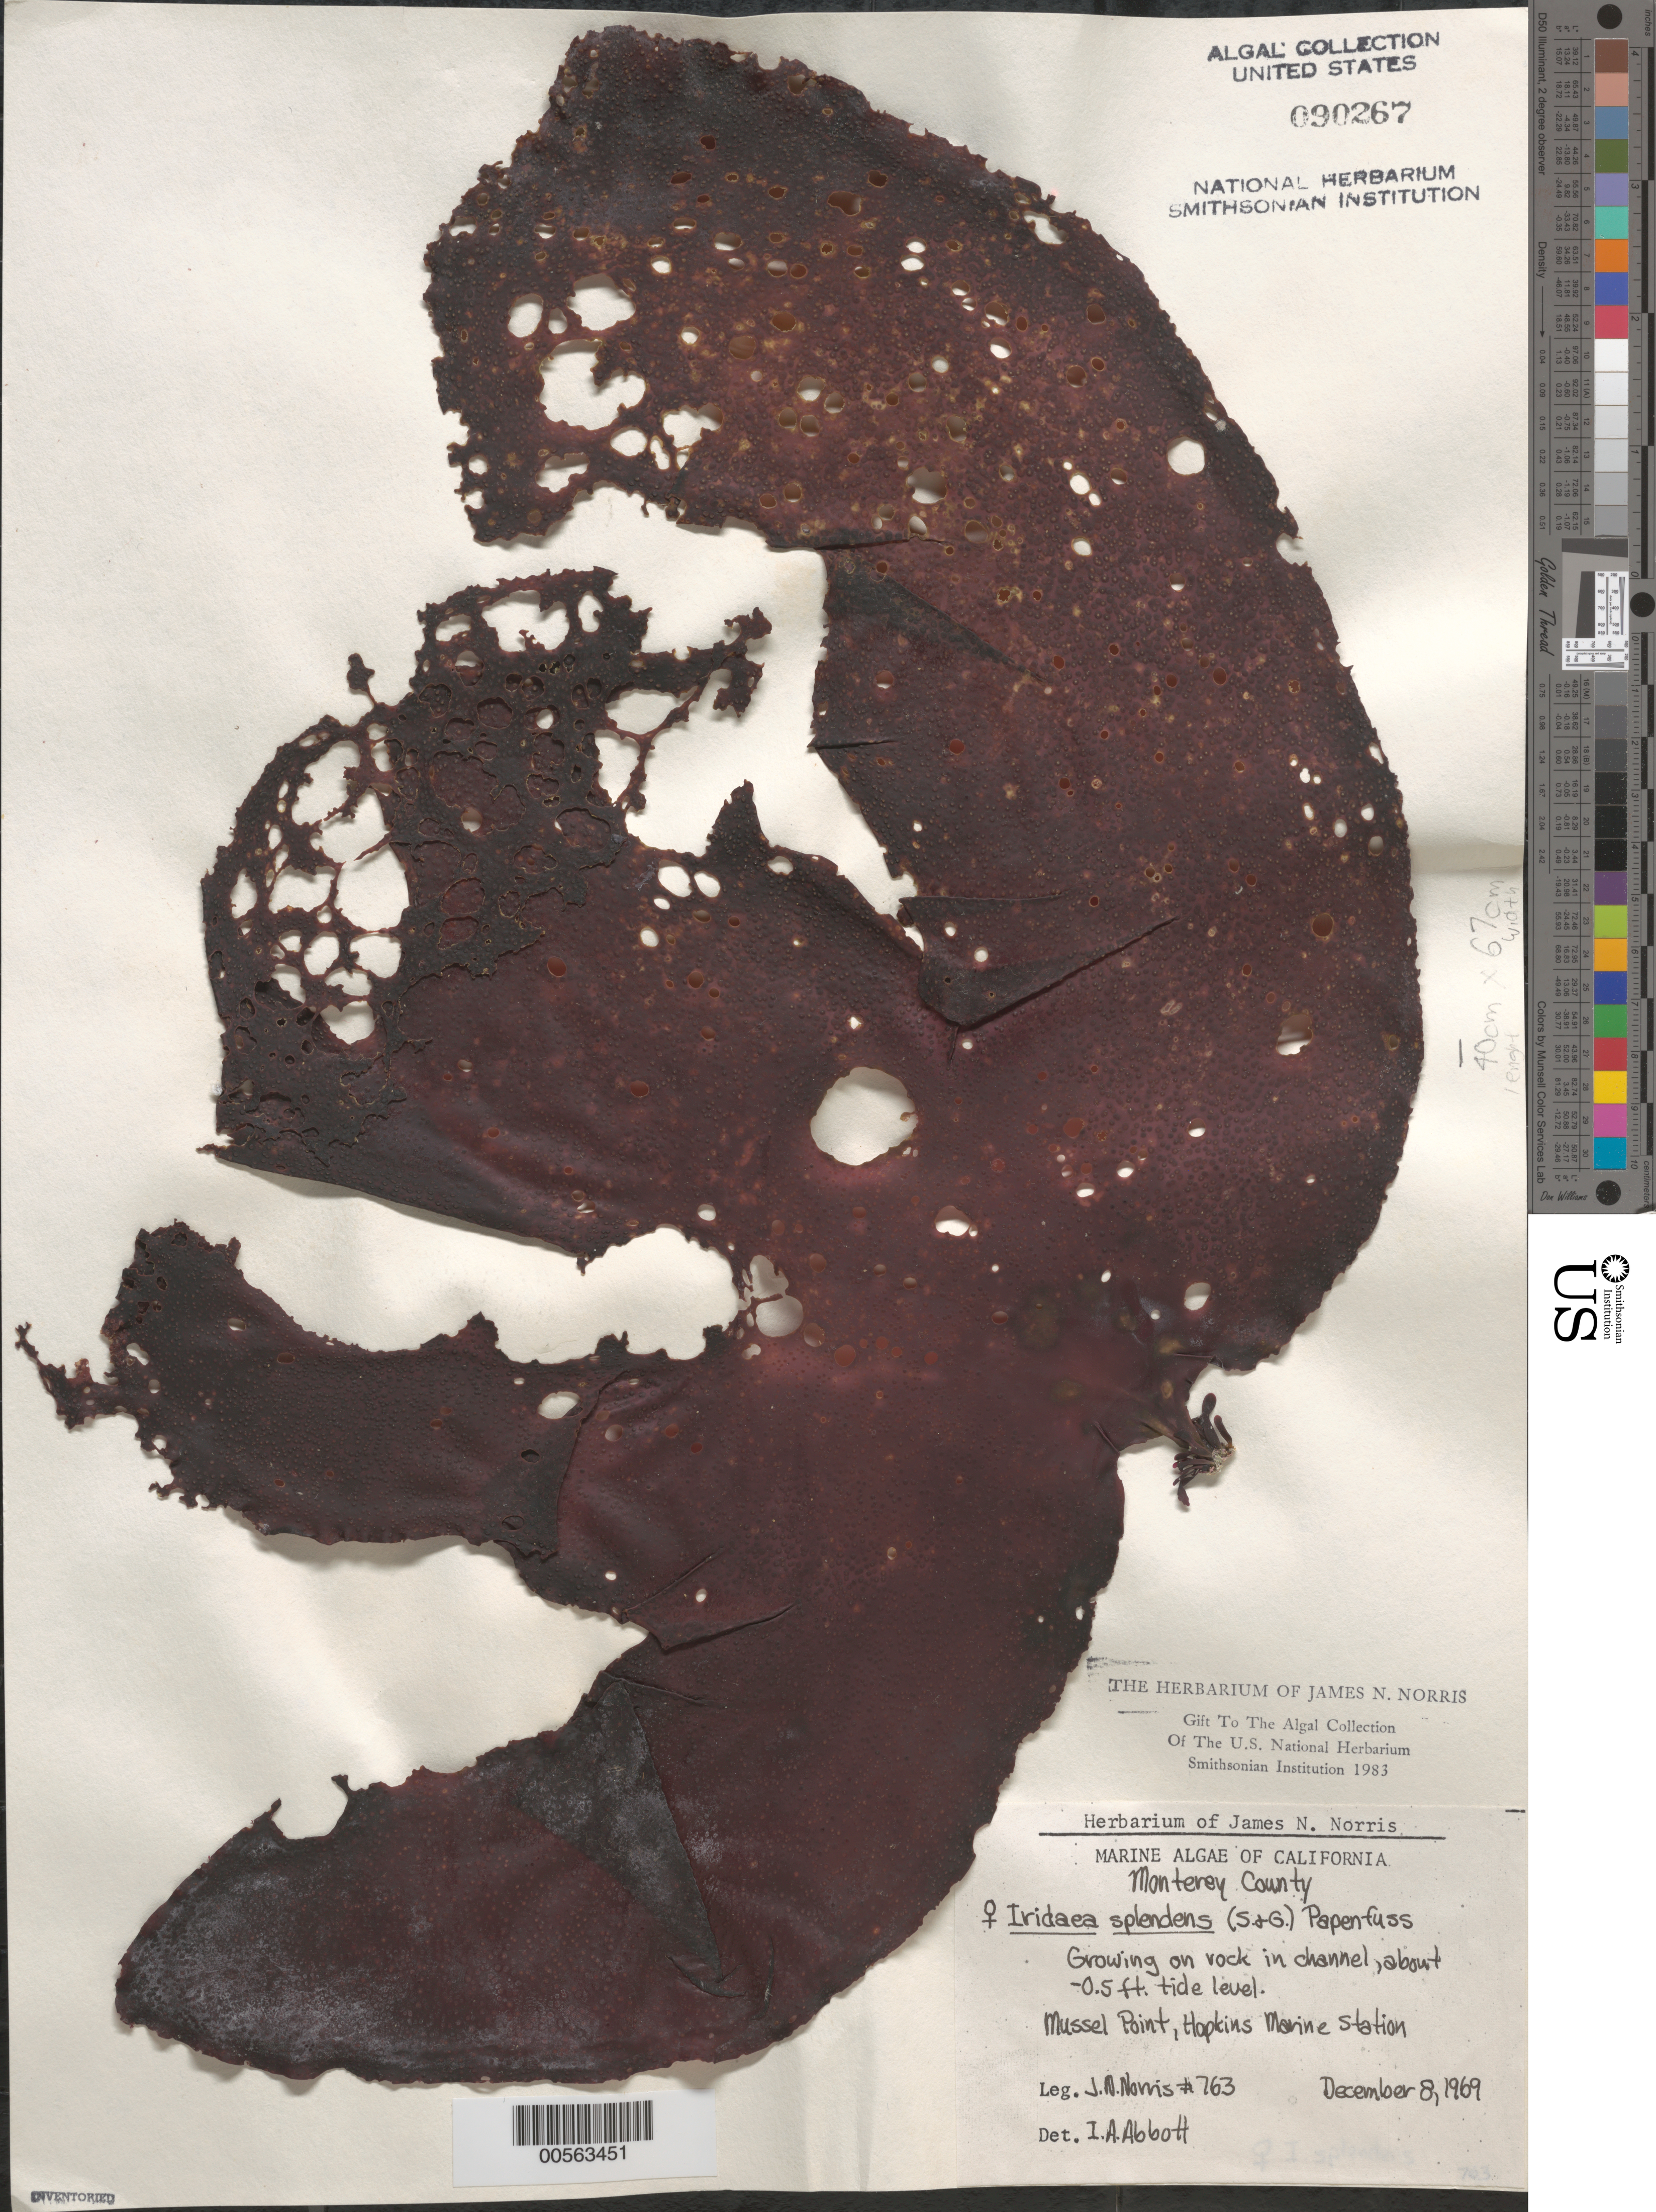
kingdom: Plantae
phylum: Rhodophyta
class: Florideophyceae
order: Gigartinales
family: Gigartinaceae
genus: Mazzaella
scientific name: Mazzaella splendens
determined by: Algae name updating Project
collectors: J. N. Norris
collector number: JN-763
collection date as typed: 08 Dec 1969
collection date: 1969-12-08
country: United States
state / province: California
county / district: Monterey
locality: Mussel Point, Hopkins Marine Station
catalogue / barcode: US 90267